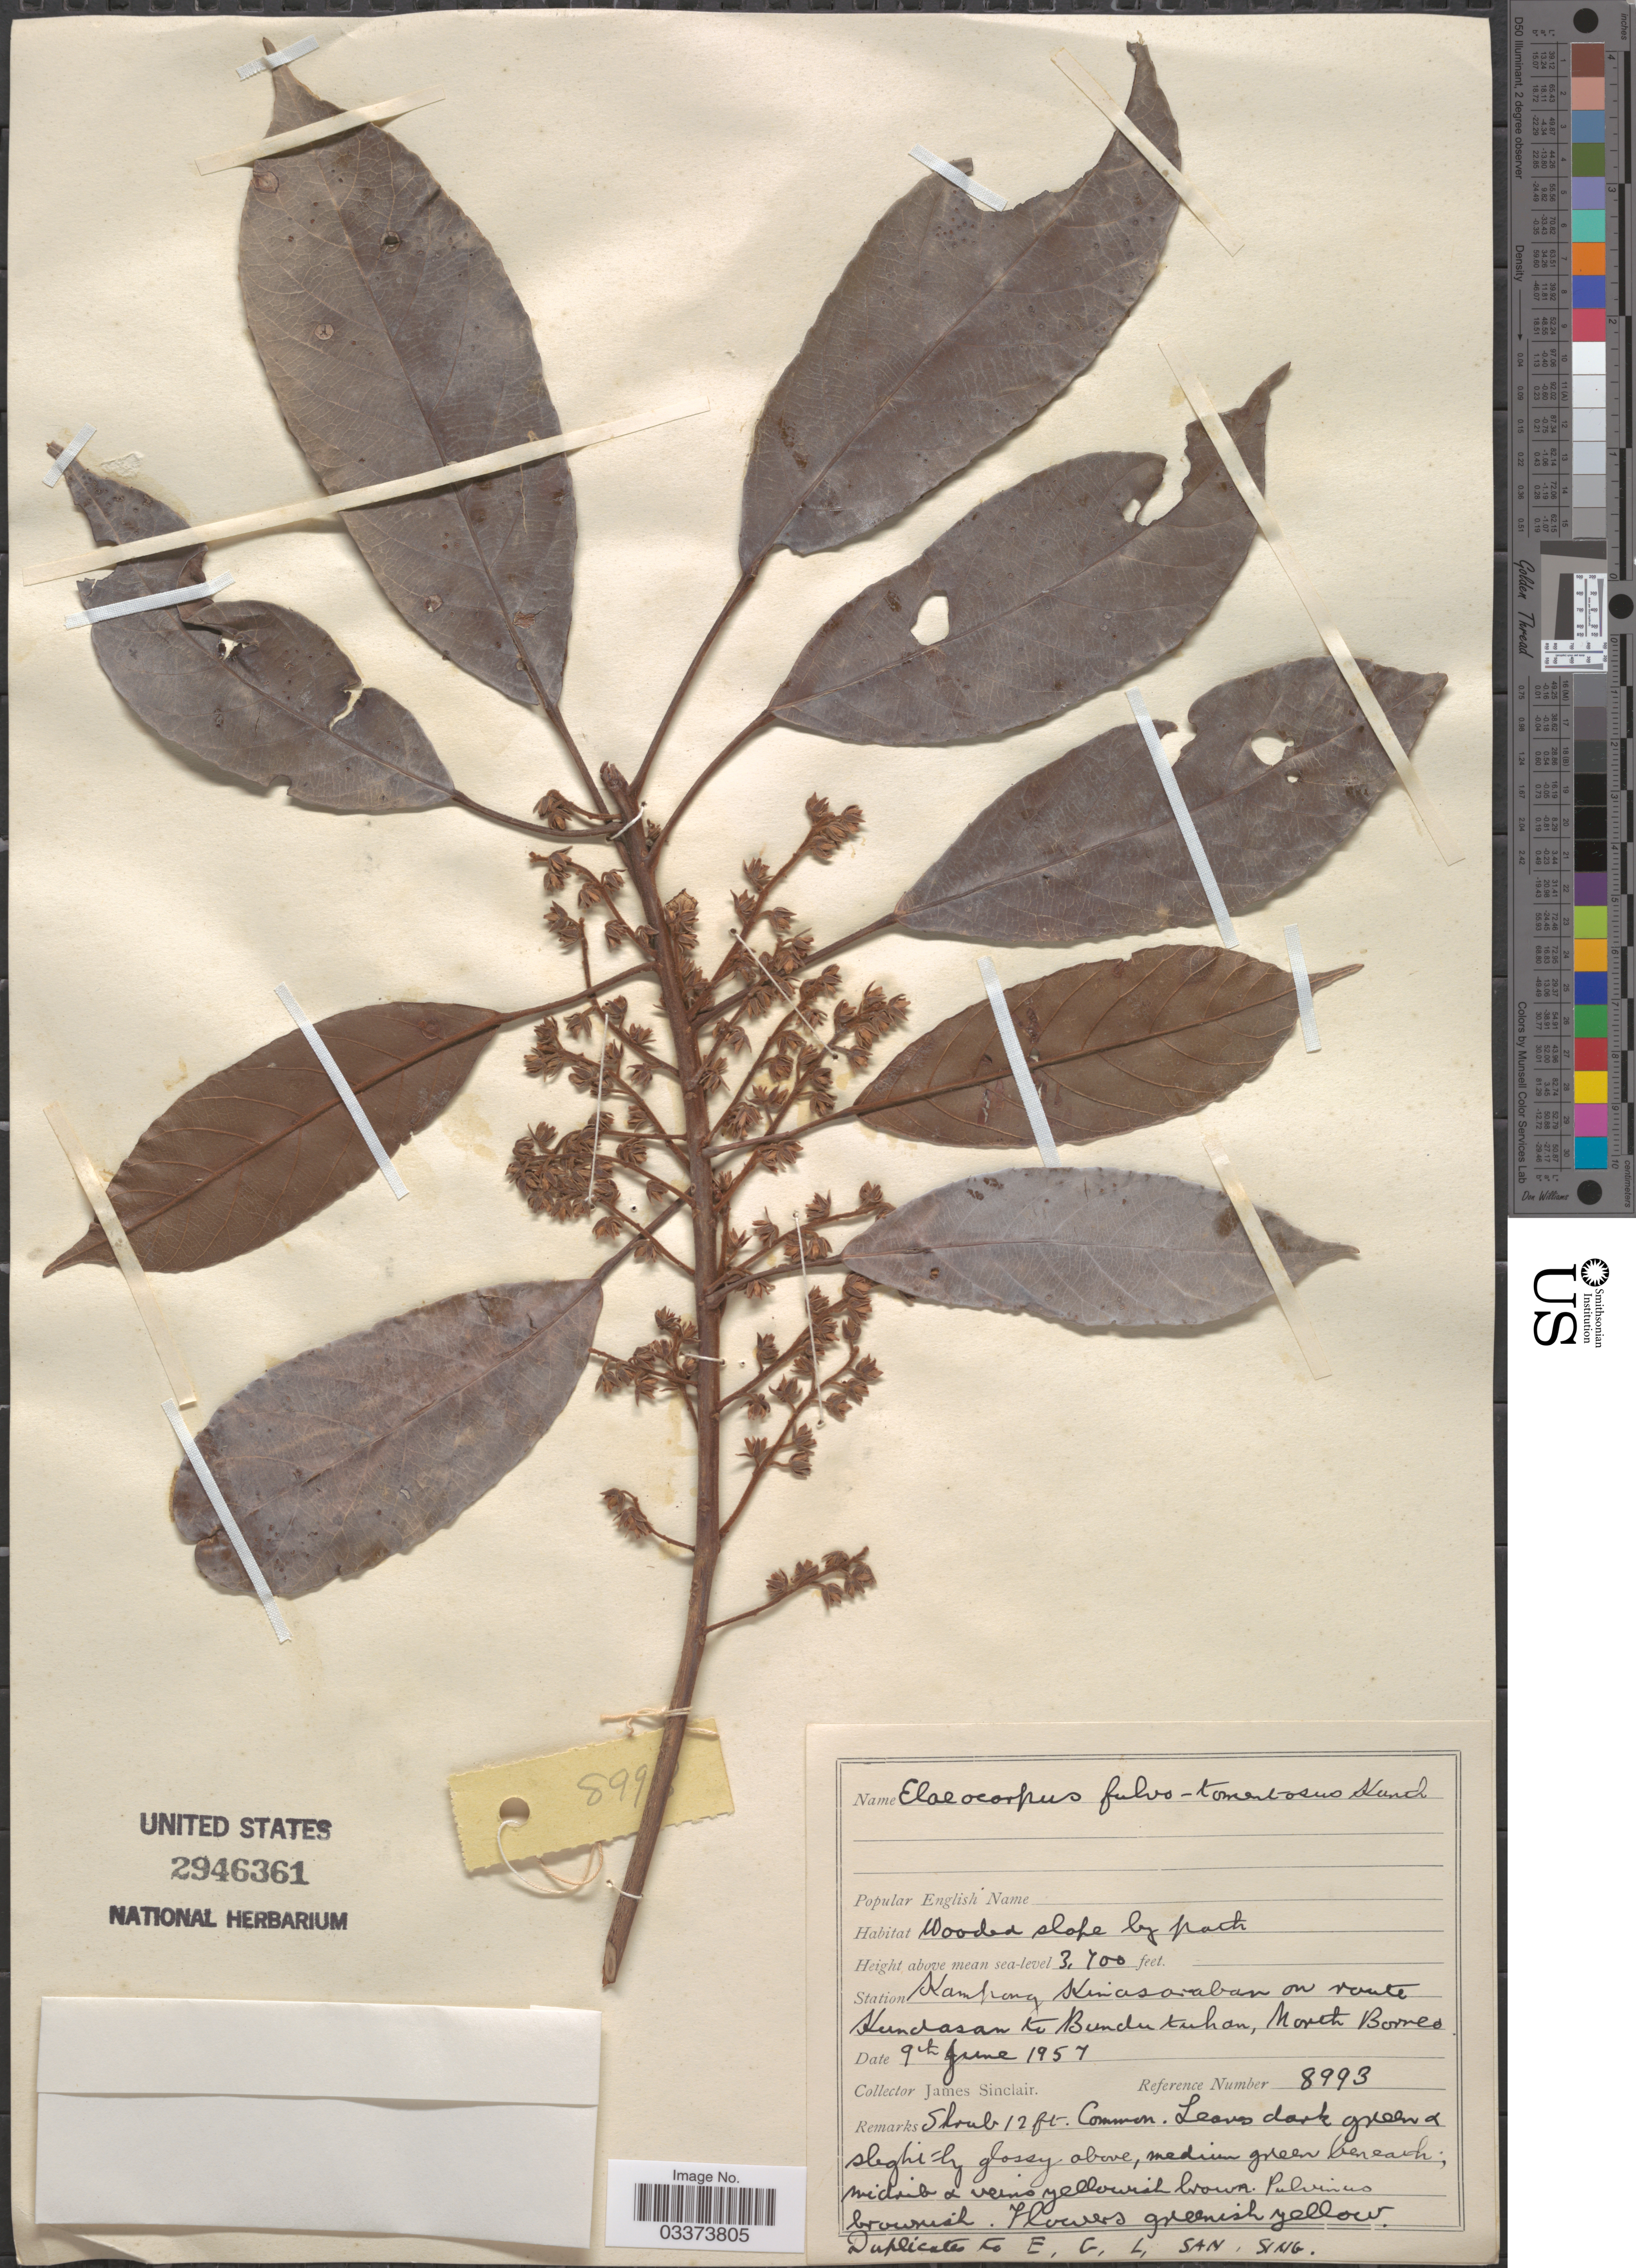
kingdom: Plantae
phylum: Tracheophyta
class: Magnoliopsida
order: Oxalidales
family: Elaeocarpaceae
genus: Elaeocarpus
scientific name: Elaeocarpus fulvotomentosus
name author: Knuth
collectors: J. Sinclair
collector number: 8993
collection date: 1957-06-09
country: Malaysia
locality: Station Kampong Kinasaraban on route Kundasan to Bundutuhan, North Borneo.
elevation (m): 1128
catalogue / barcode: US 2946361